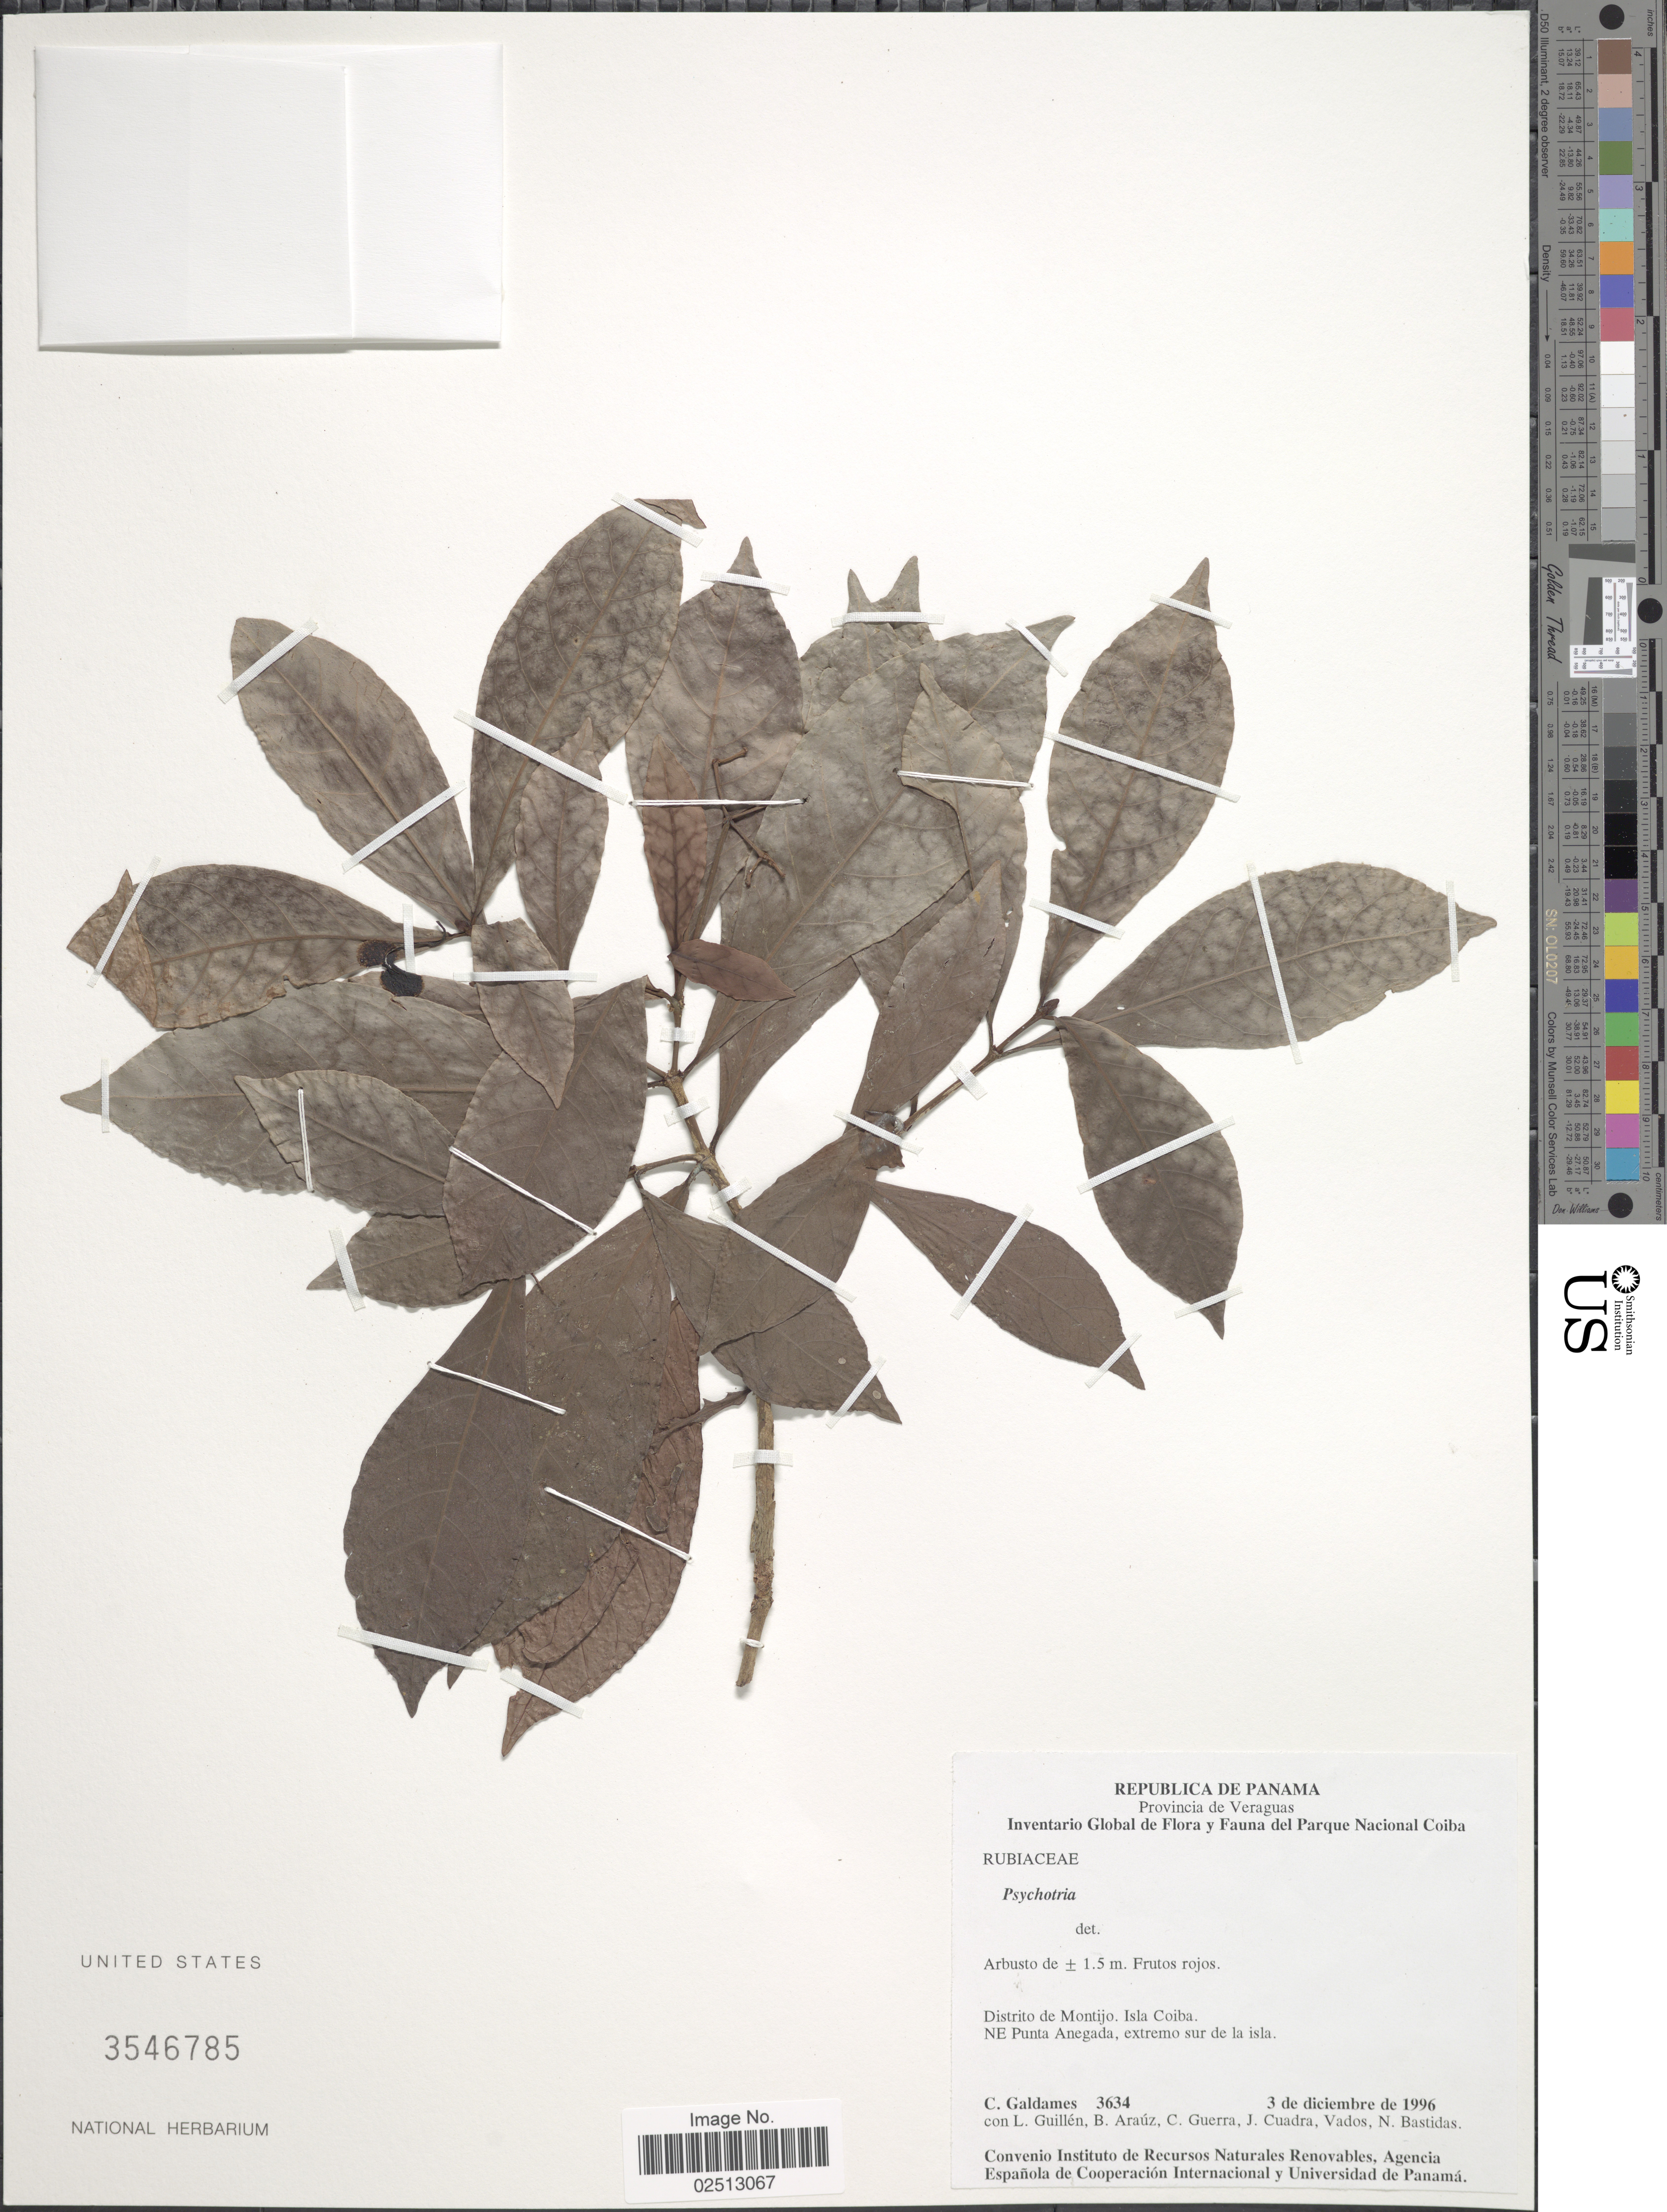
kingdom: Plantae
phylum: Tracheophyta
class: Magnoliopsida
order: Gentianales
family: Rubiaceae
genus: Psychotria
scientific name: Psychotria sp.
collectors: C. Galdames, L. Guillén, B. Araúz, C. Guerra & et al.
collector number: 3634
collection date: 1996-12-03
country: Panama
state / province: Veraguas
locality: Provincia de Veraguas. Distrito de Montijo. Isla Coiba. NE Punta Anegada, extremo sur de la isla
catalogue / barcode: US 3546785